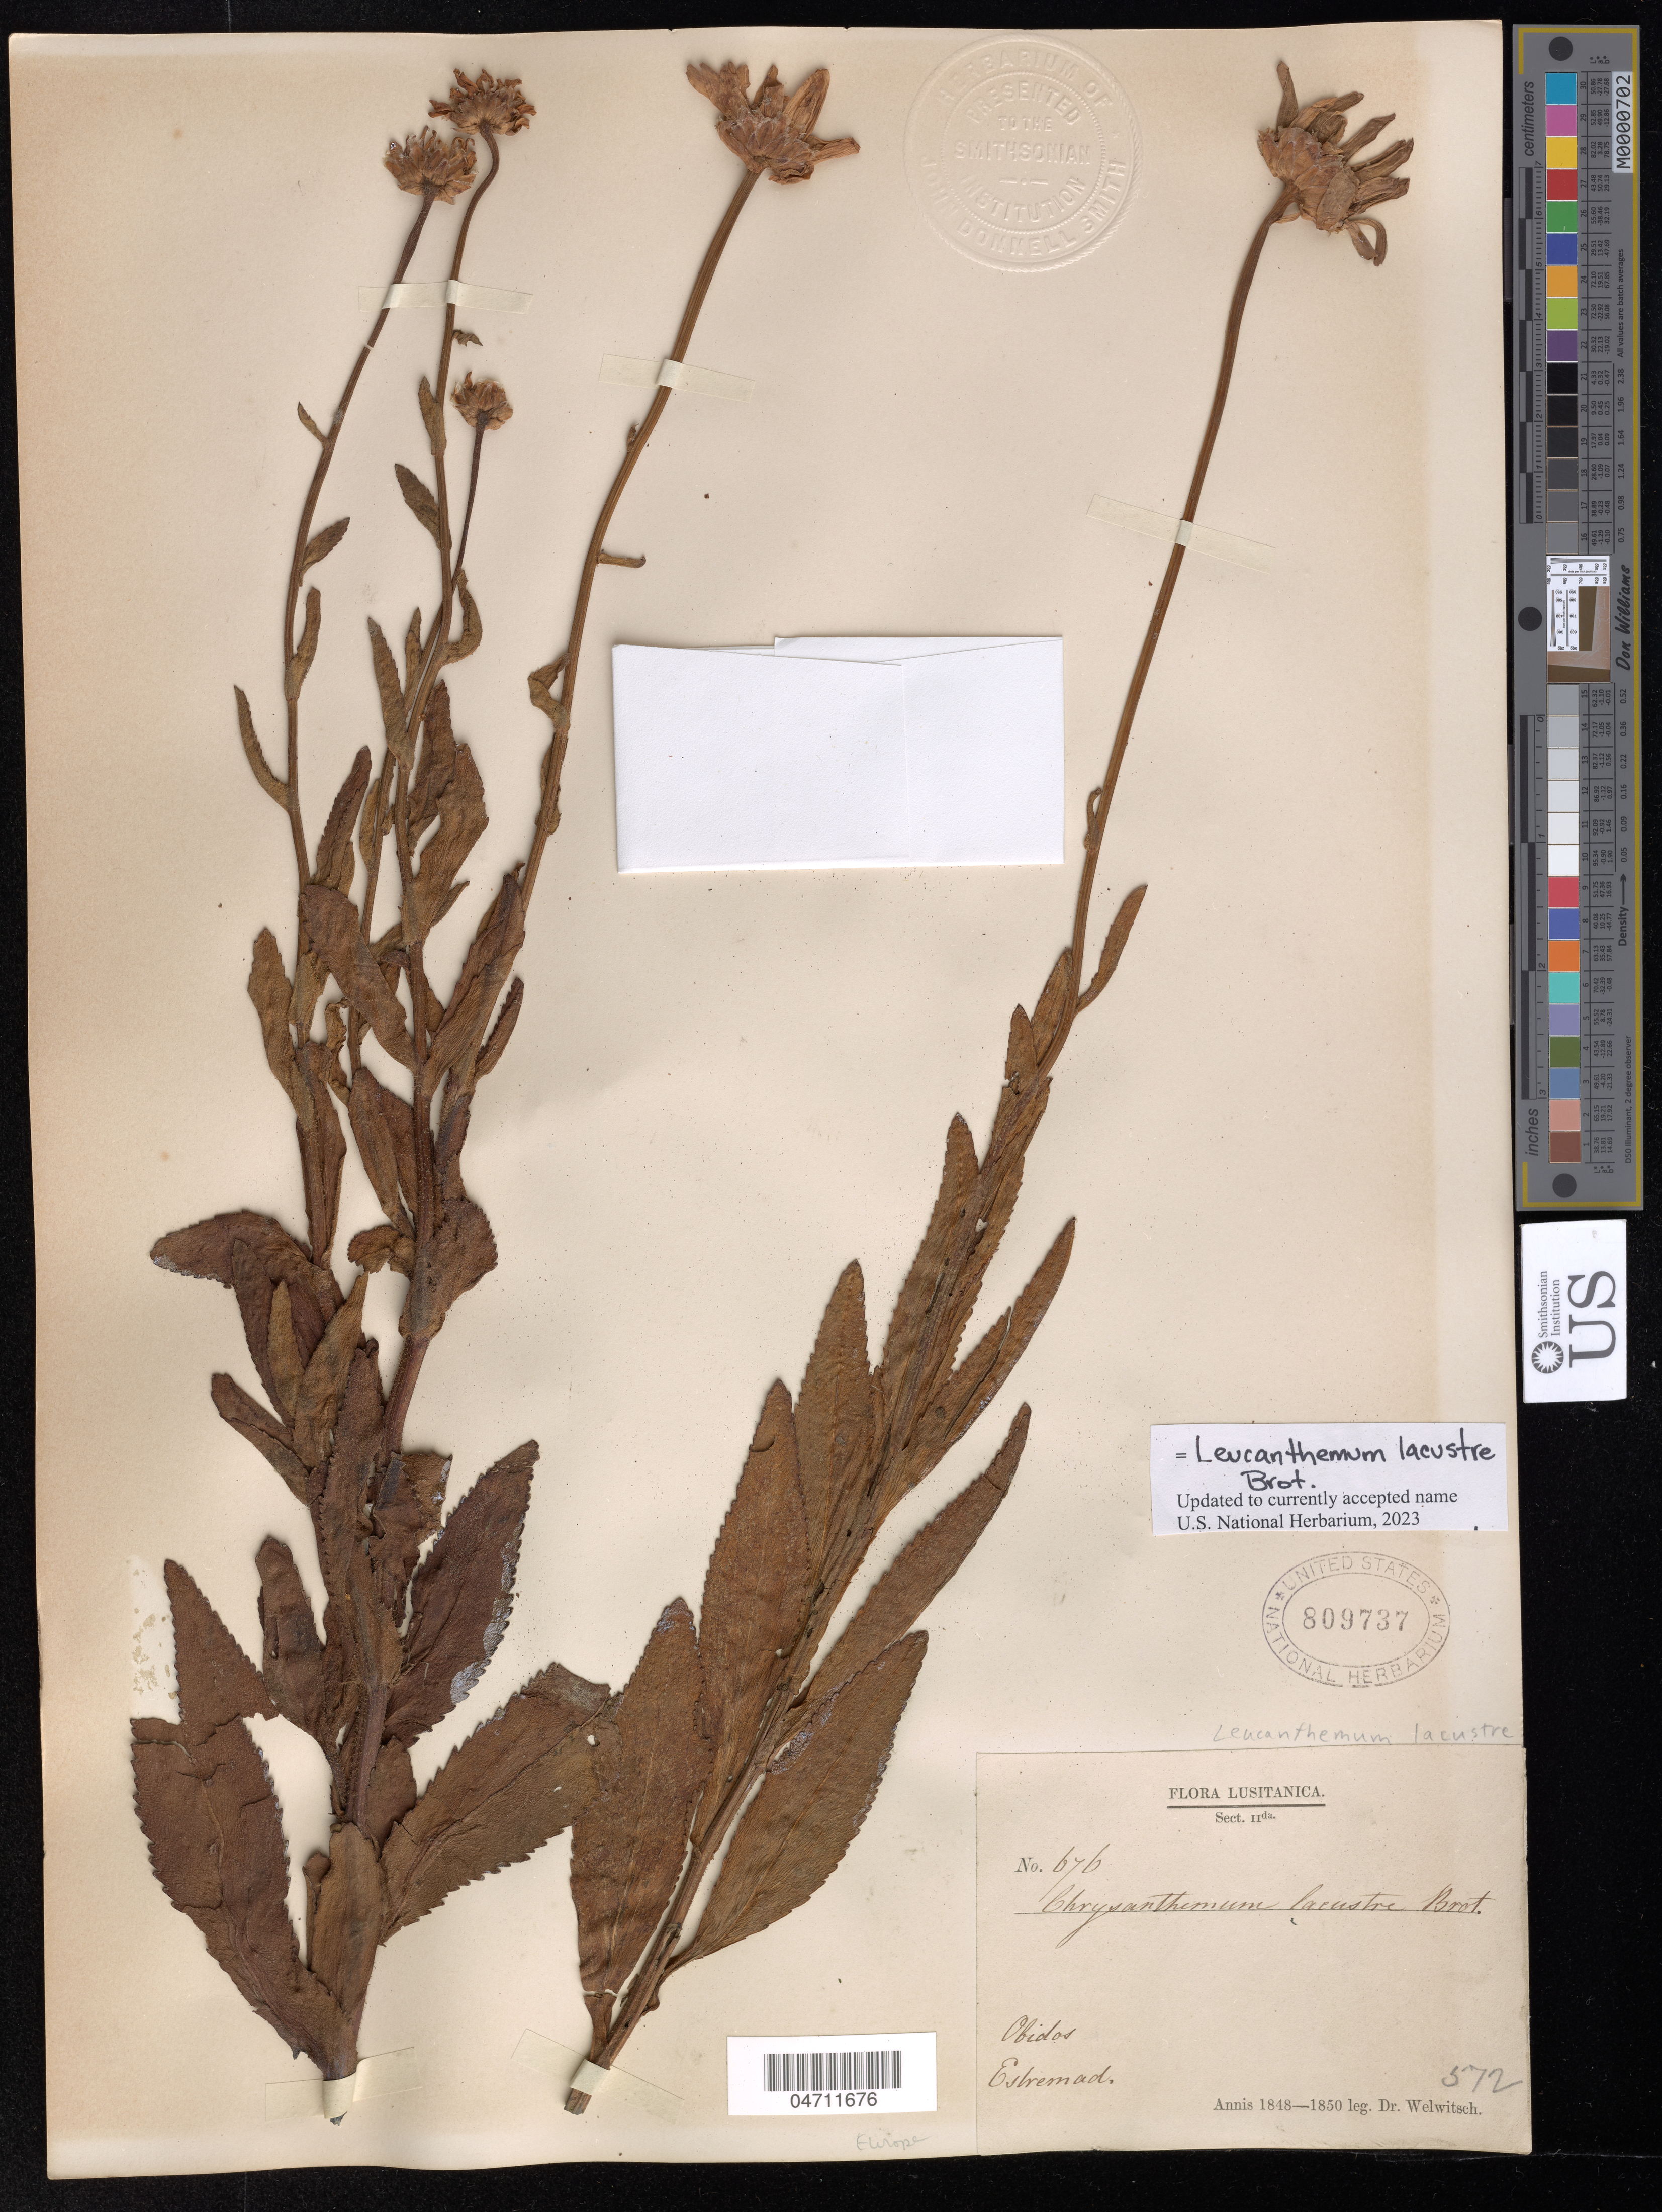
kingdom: Plantae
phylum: Tracheophyta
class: Magnoliopsida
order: Asterales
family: Asteraceae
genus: Leucanthemum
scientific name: Leucanthemum lacustre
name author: Brot.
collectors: -. Welwitsch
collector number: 676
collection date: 1848/1850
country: Portugal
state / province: Estremadura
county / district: Leiria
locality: Obidos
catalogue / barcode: US 809737